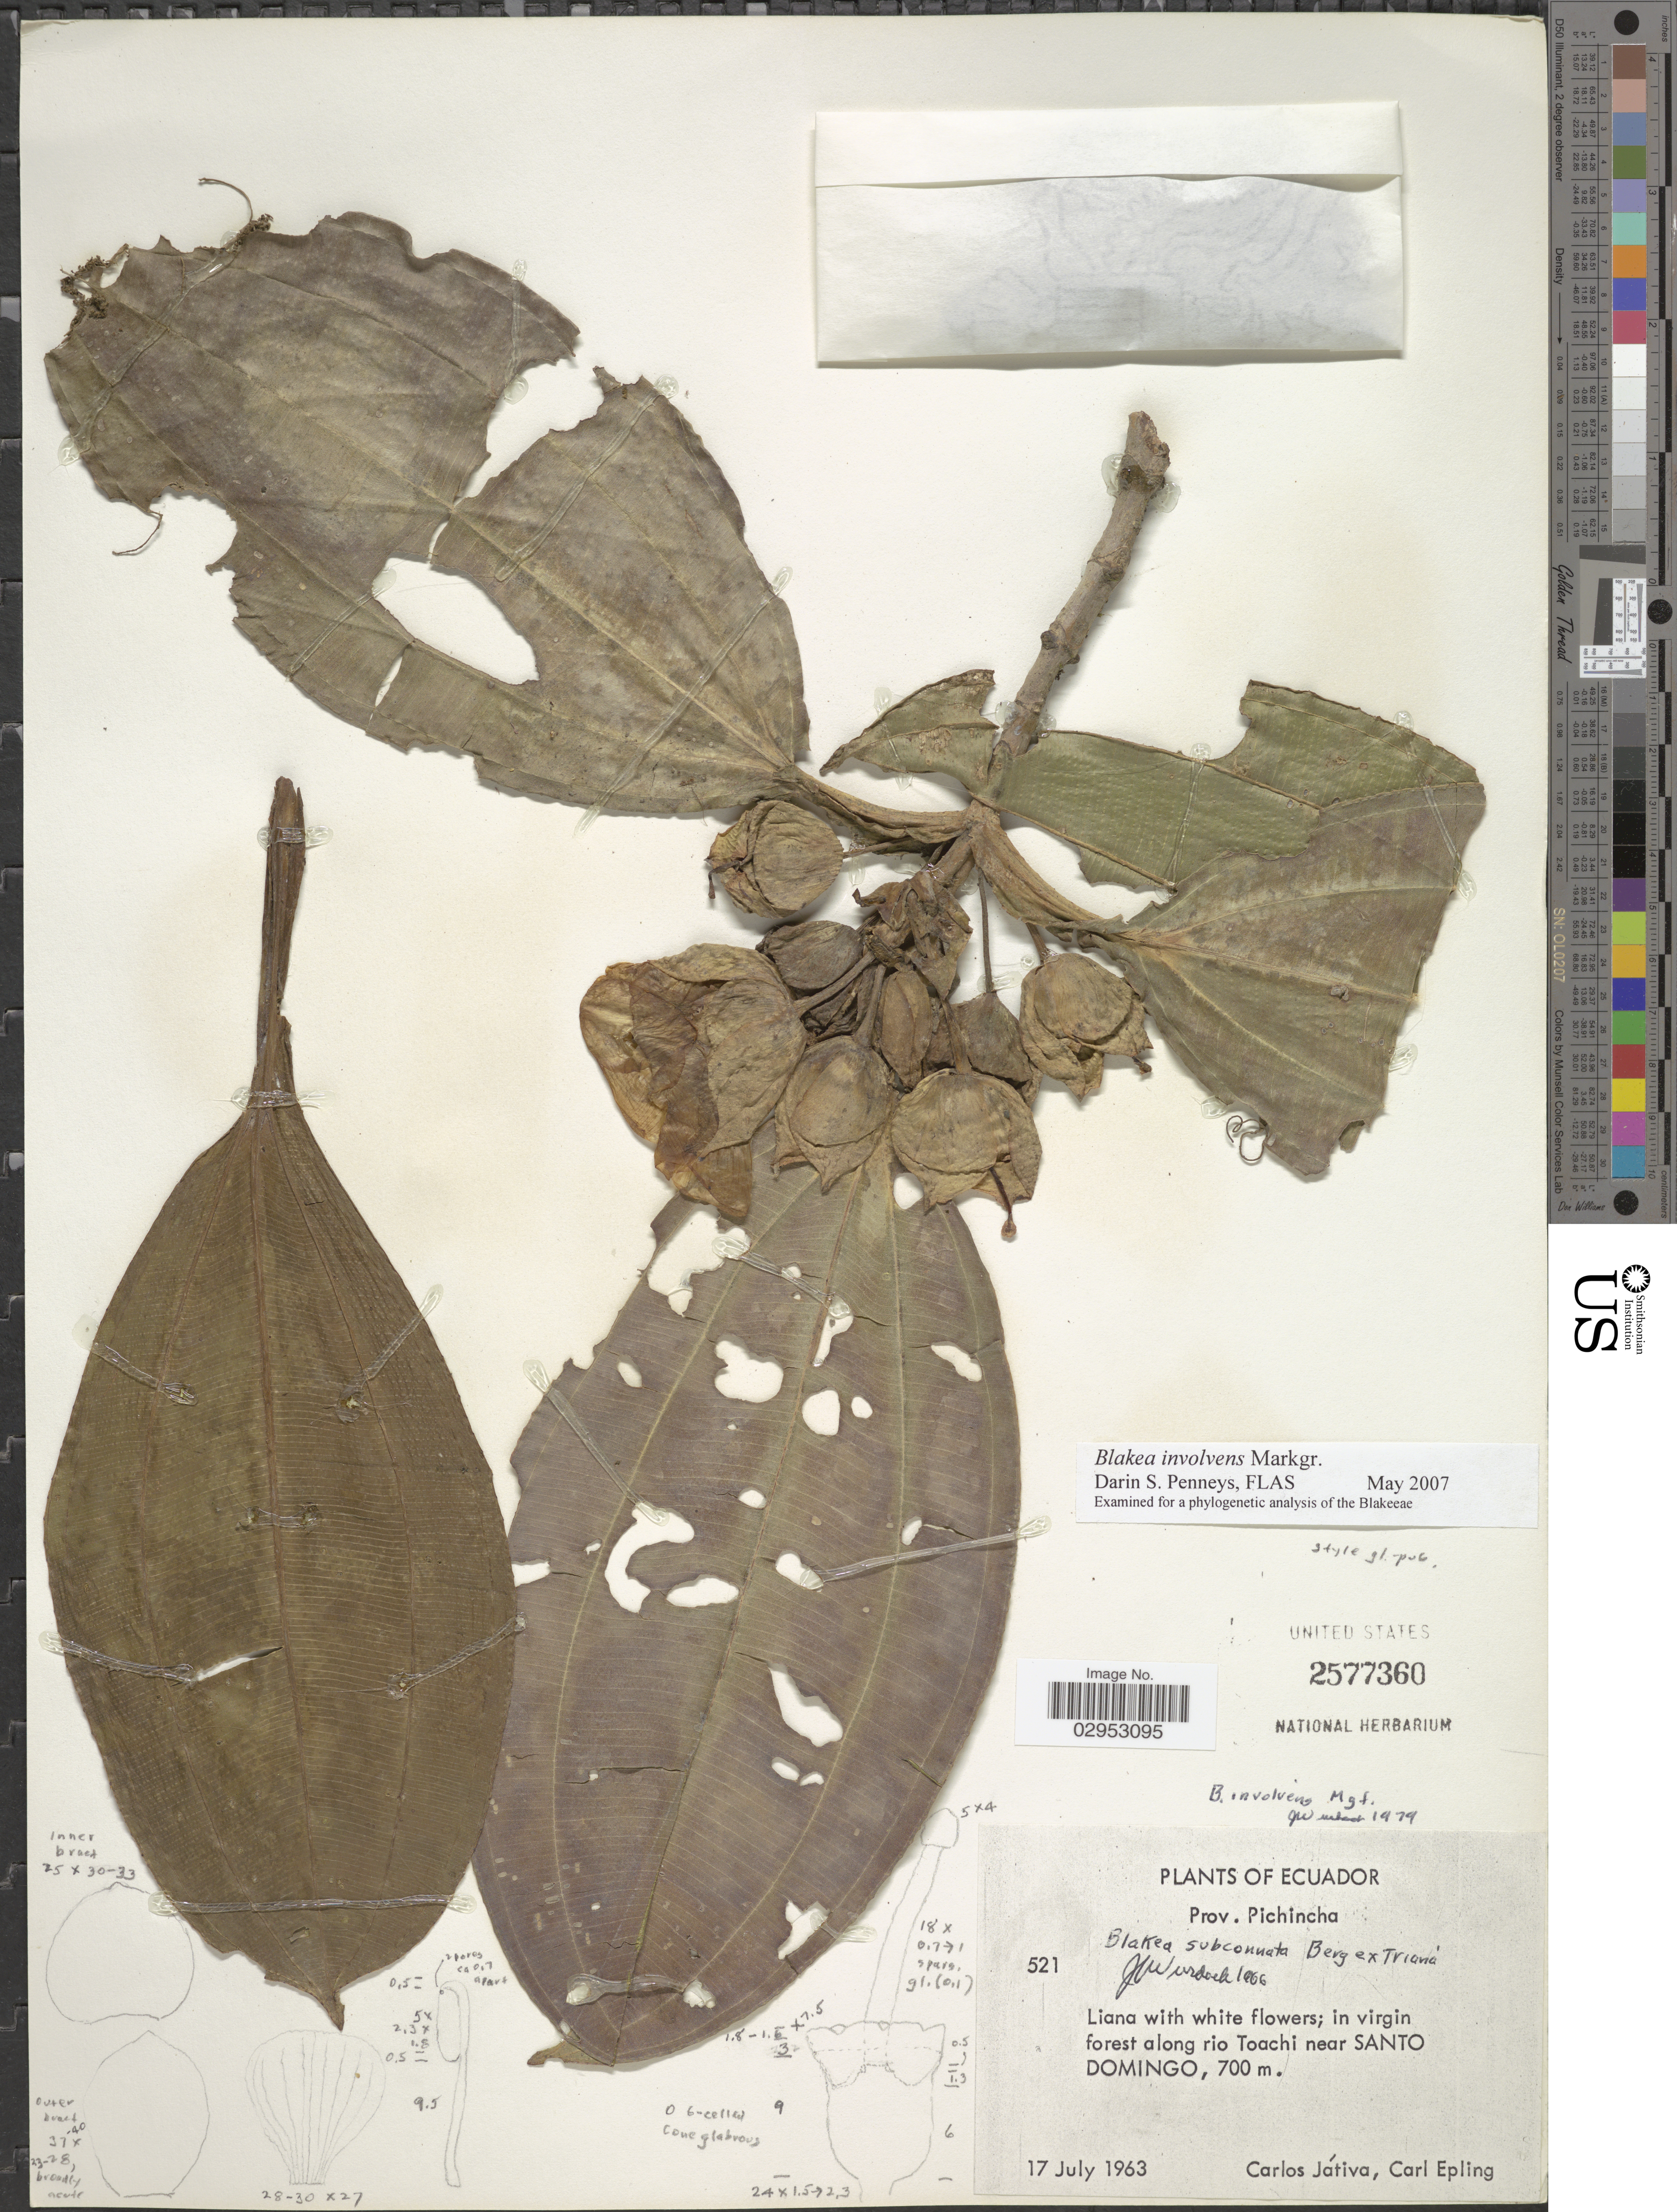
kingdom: Plantae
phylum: Tracheophyta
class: Magnoliopsida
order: Myrtales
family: Melastomataceae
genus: Blakea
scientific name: Blakea involvens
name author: Markgr.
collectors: C. D. Játiva & C. C. Epling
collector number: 521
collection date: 1963-07-17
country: Ecuador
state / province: Pichincha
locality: In virgin forest along rio Toachi near Santo Domingo.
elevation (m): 700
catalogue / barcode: US 2577360